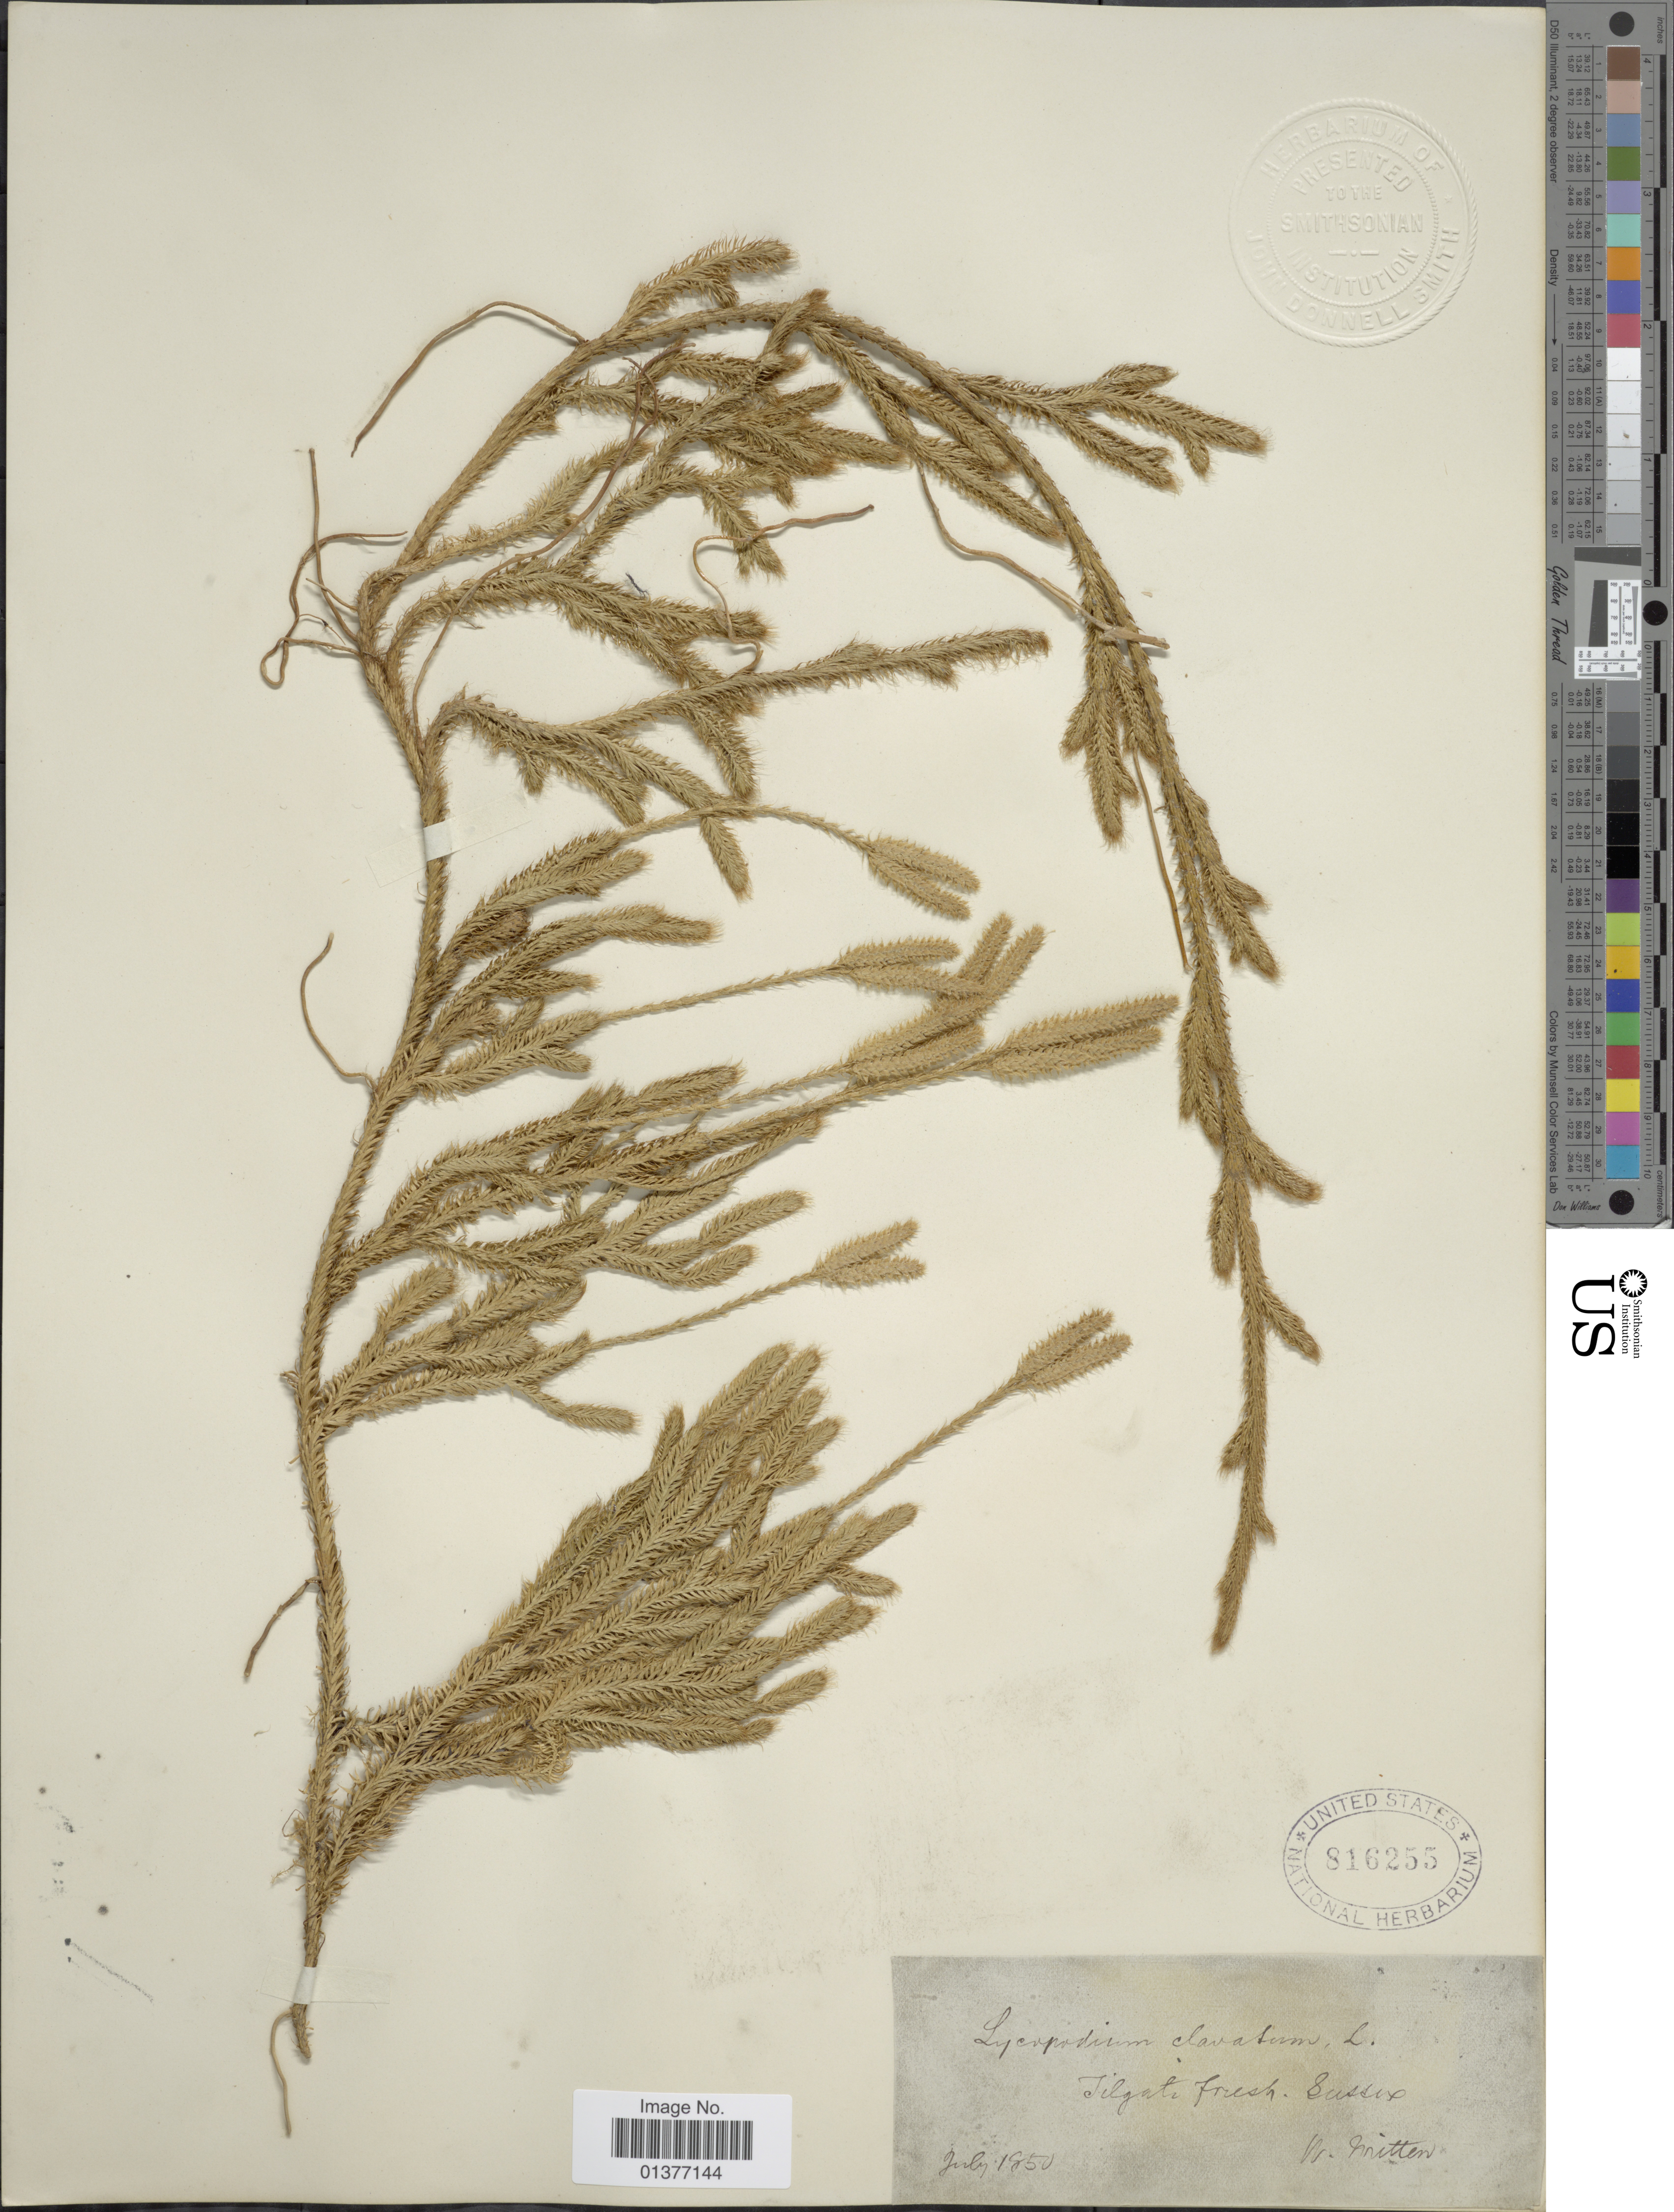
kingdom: Plantae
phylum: Tracheophyta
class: Lycopodiopsida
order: Lycopodiales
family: Lycopodiaceae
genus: Lycopodium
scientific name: Lycopodium clavatum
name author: L.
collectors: W. Mitten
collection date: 1850-07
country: United Kingdom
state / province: England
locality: Tilgate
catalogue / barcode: US 816255